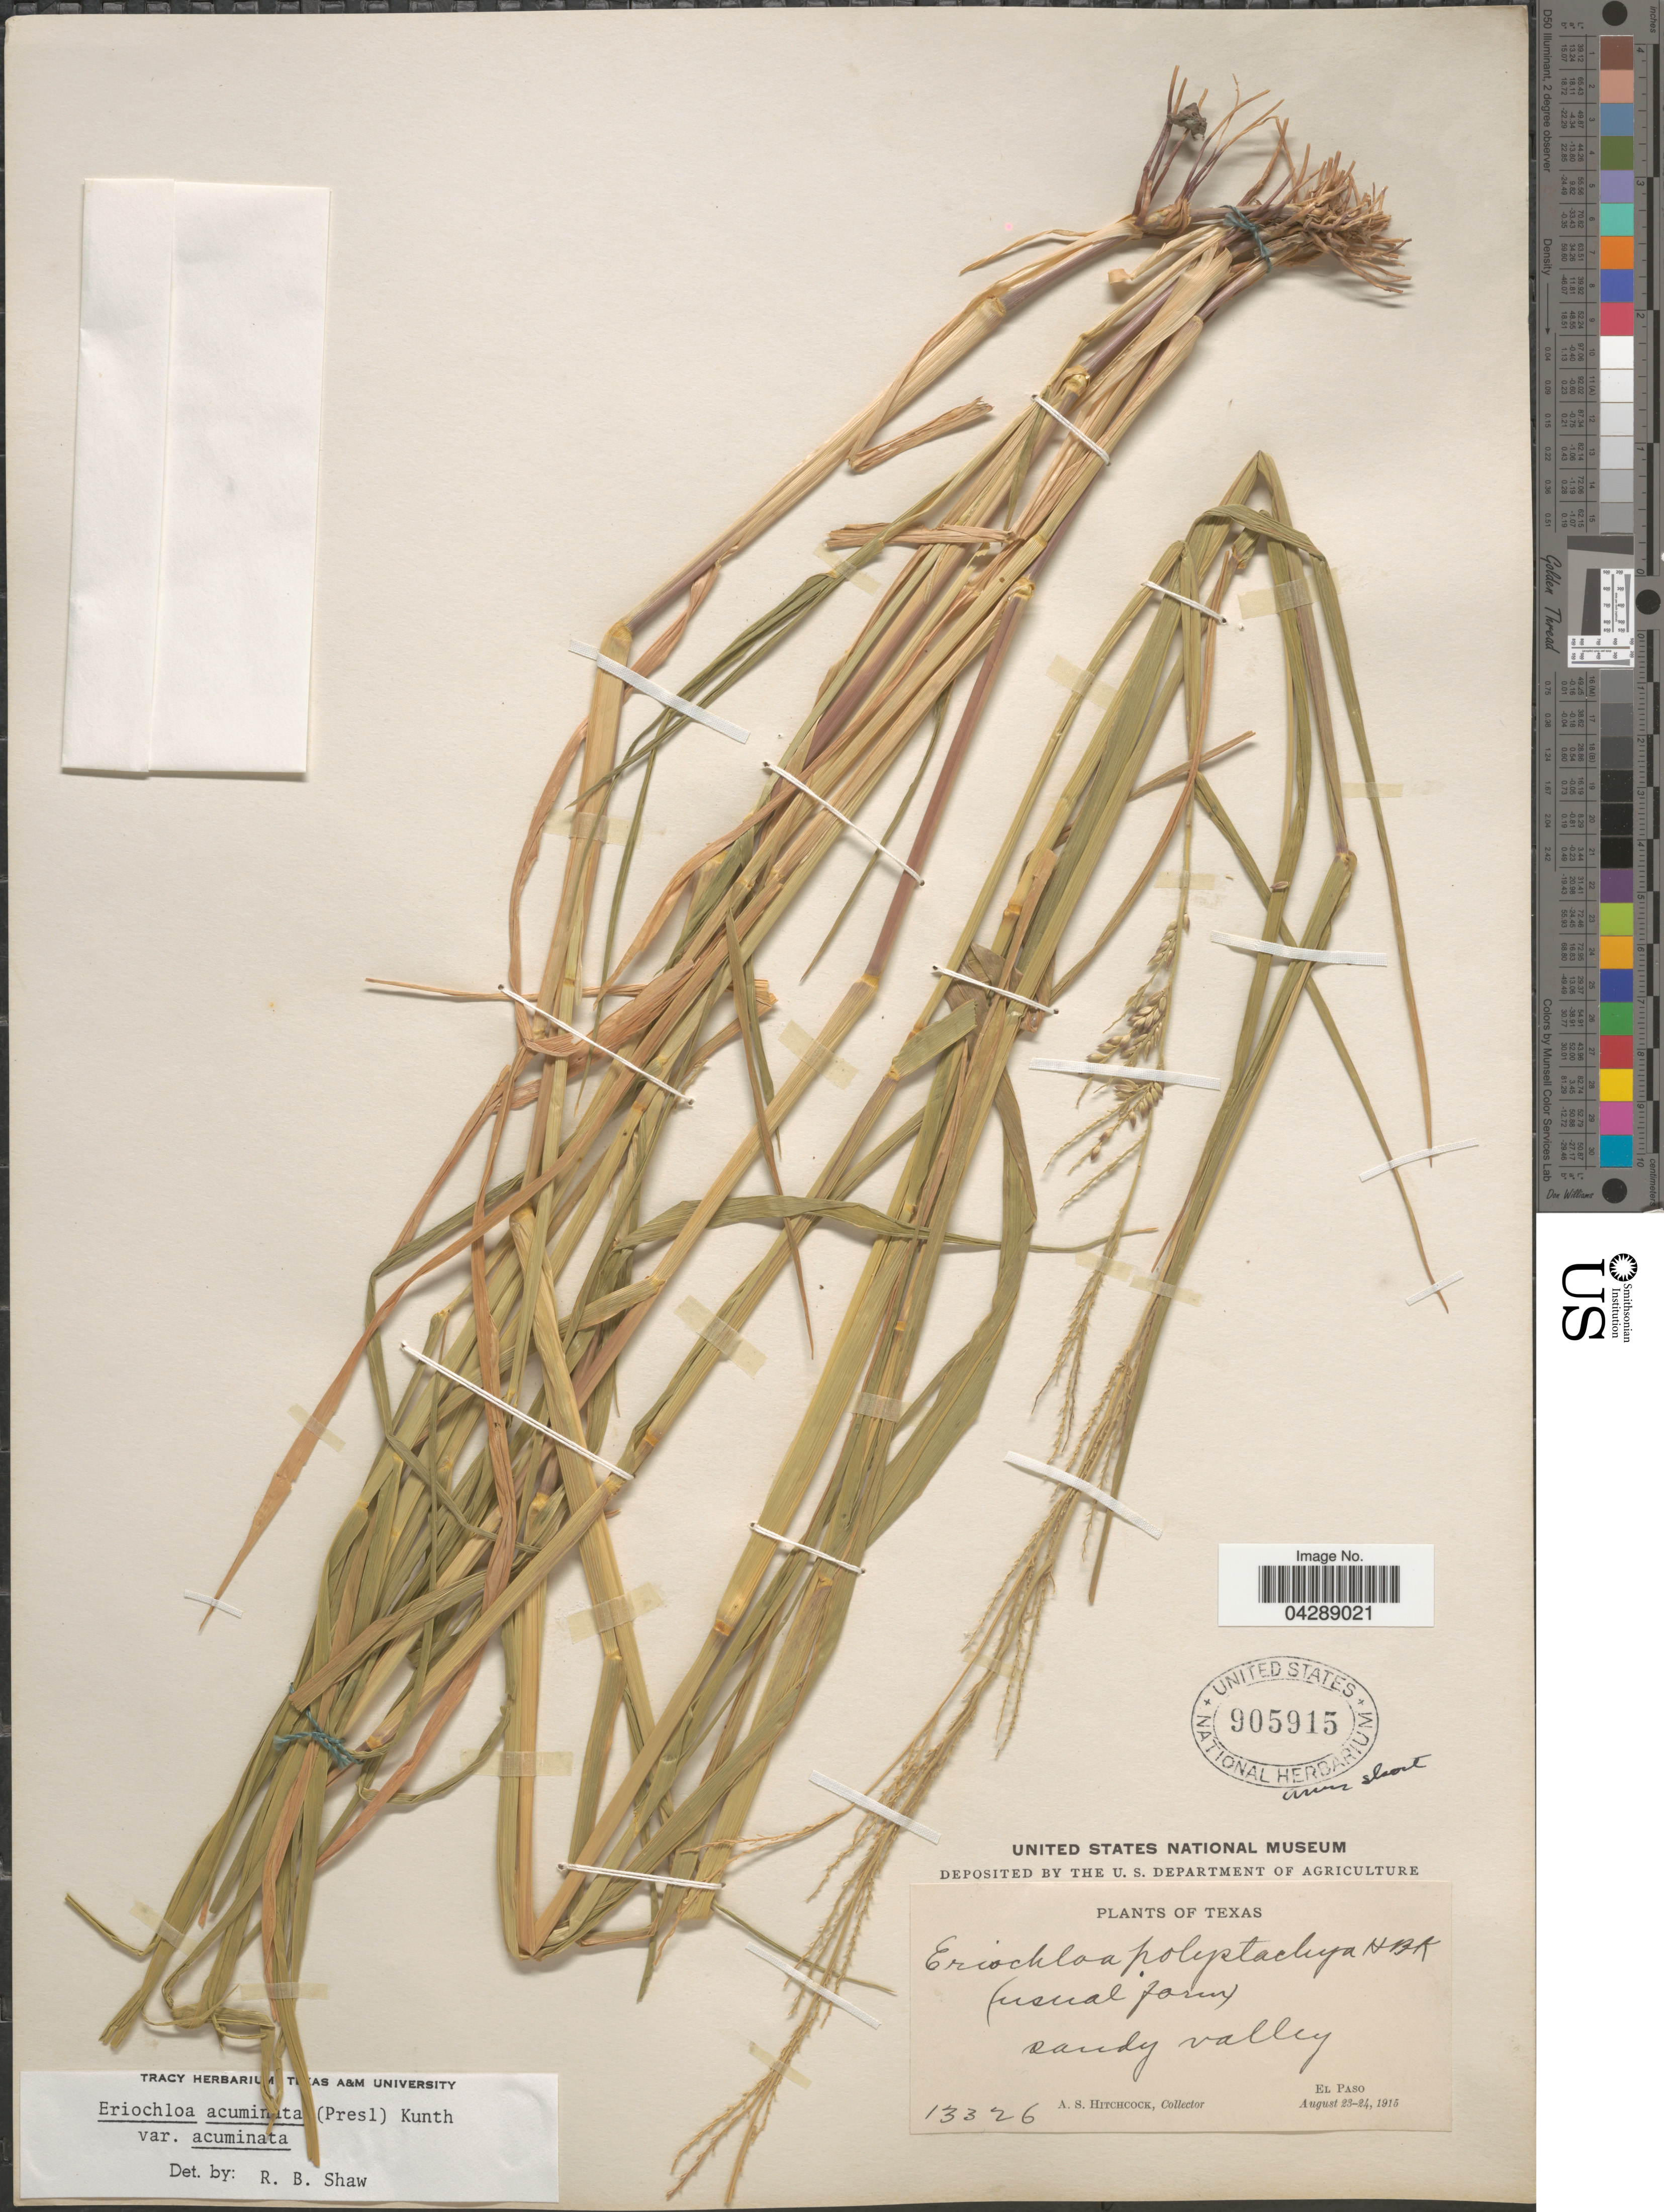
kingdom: Plantae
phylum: Tracheophyta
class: Liliopsida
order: Poales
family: Poaceae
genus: Eriochloa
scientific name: Eriochloa acuminata var. acuminata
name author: (J. Presl) Kunth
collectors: A. S. Hitchcock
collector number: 13326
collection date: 1915-08-23/1915-08-24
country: United States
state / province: Texas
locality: El Paso.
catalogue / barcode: US 905915